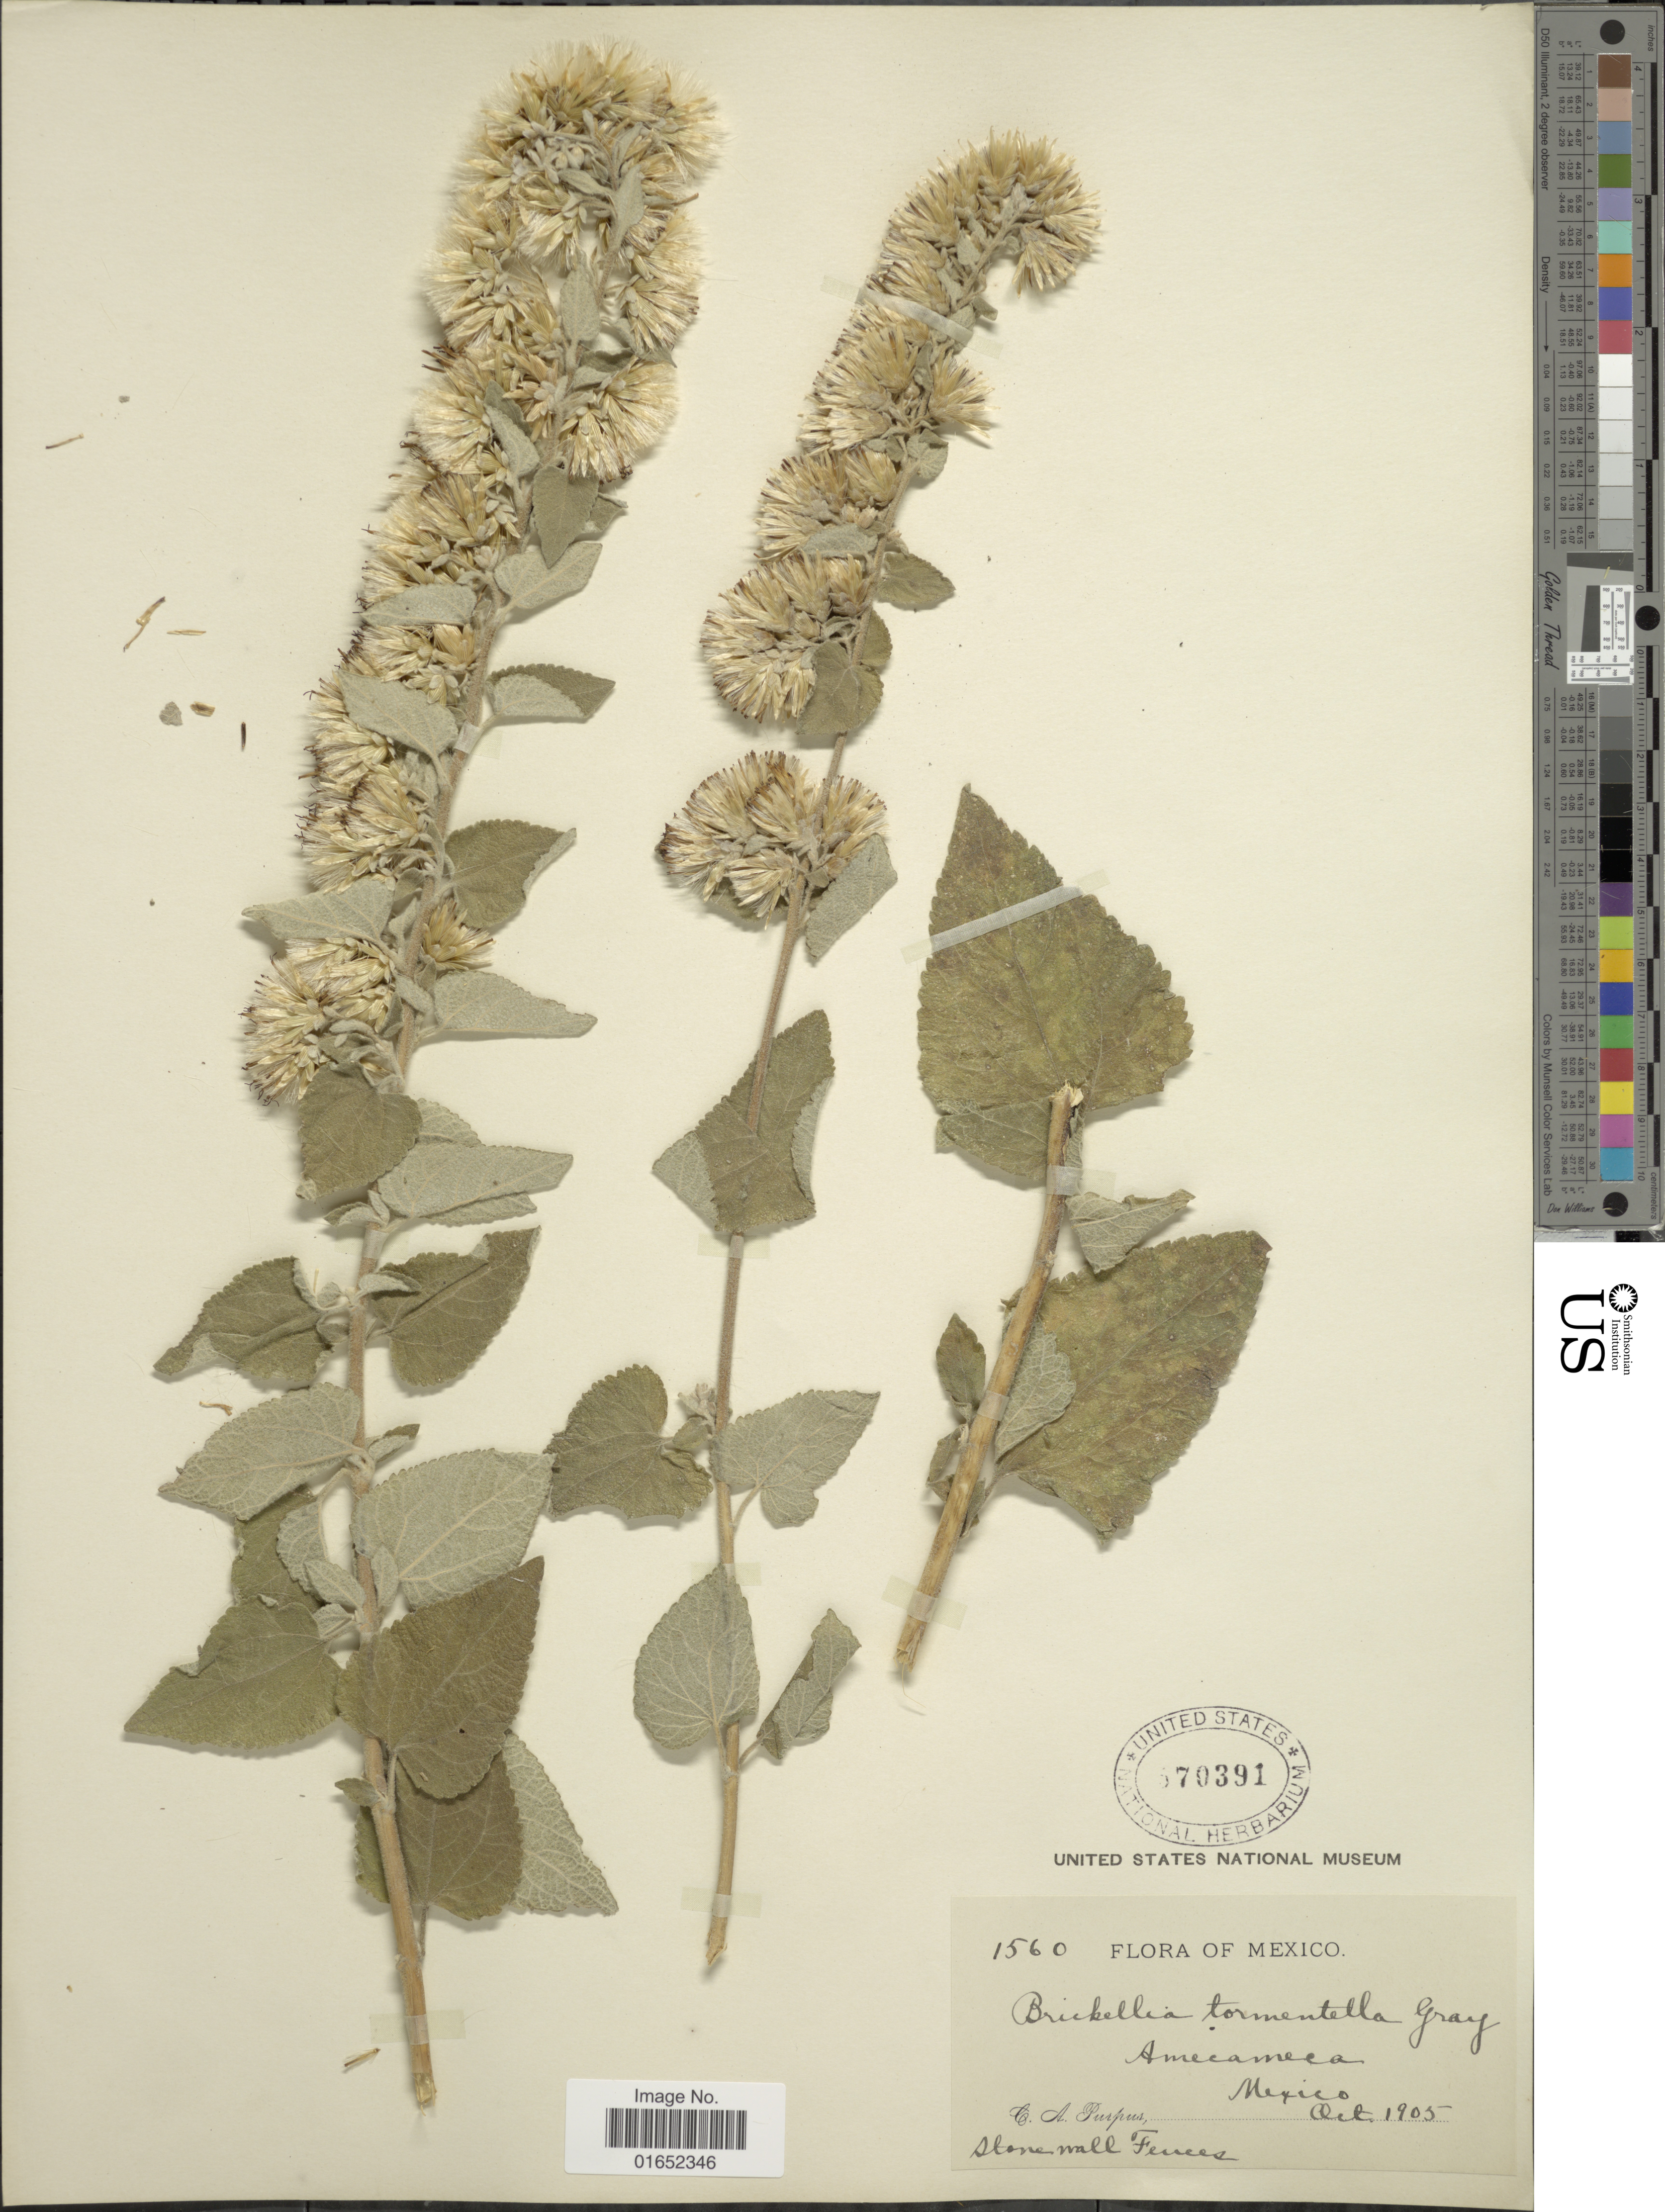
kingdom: Plantae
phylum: Tracheophyta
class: Magnoliopsida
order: Asterales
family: Asteraceae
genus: Brickellia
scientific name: Brickellia tomentella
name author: A. Gray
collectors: C. A. Purpus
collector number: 1560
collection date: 1905-10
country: Mexico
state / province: México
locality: Amecameca, Mexico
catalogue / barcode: US 670391